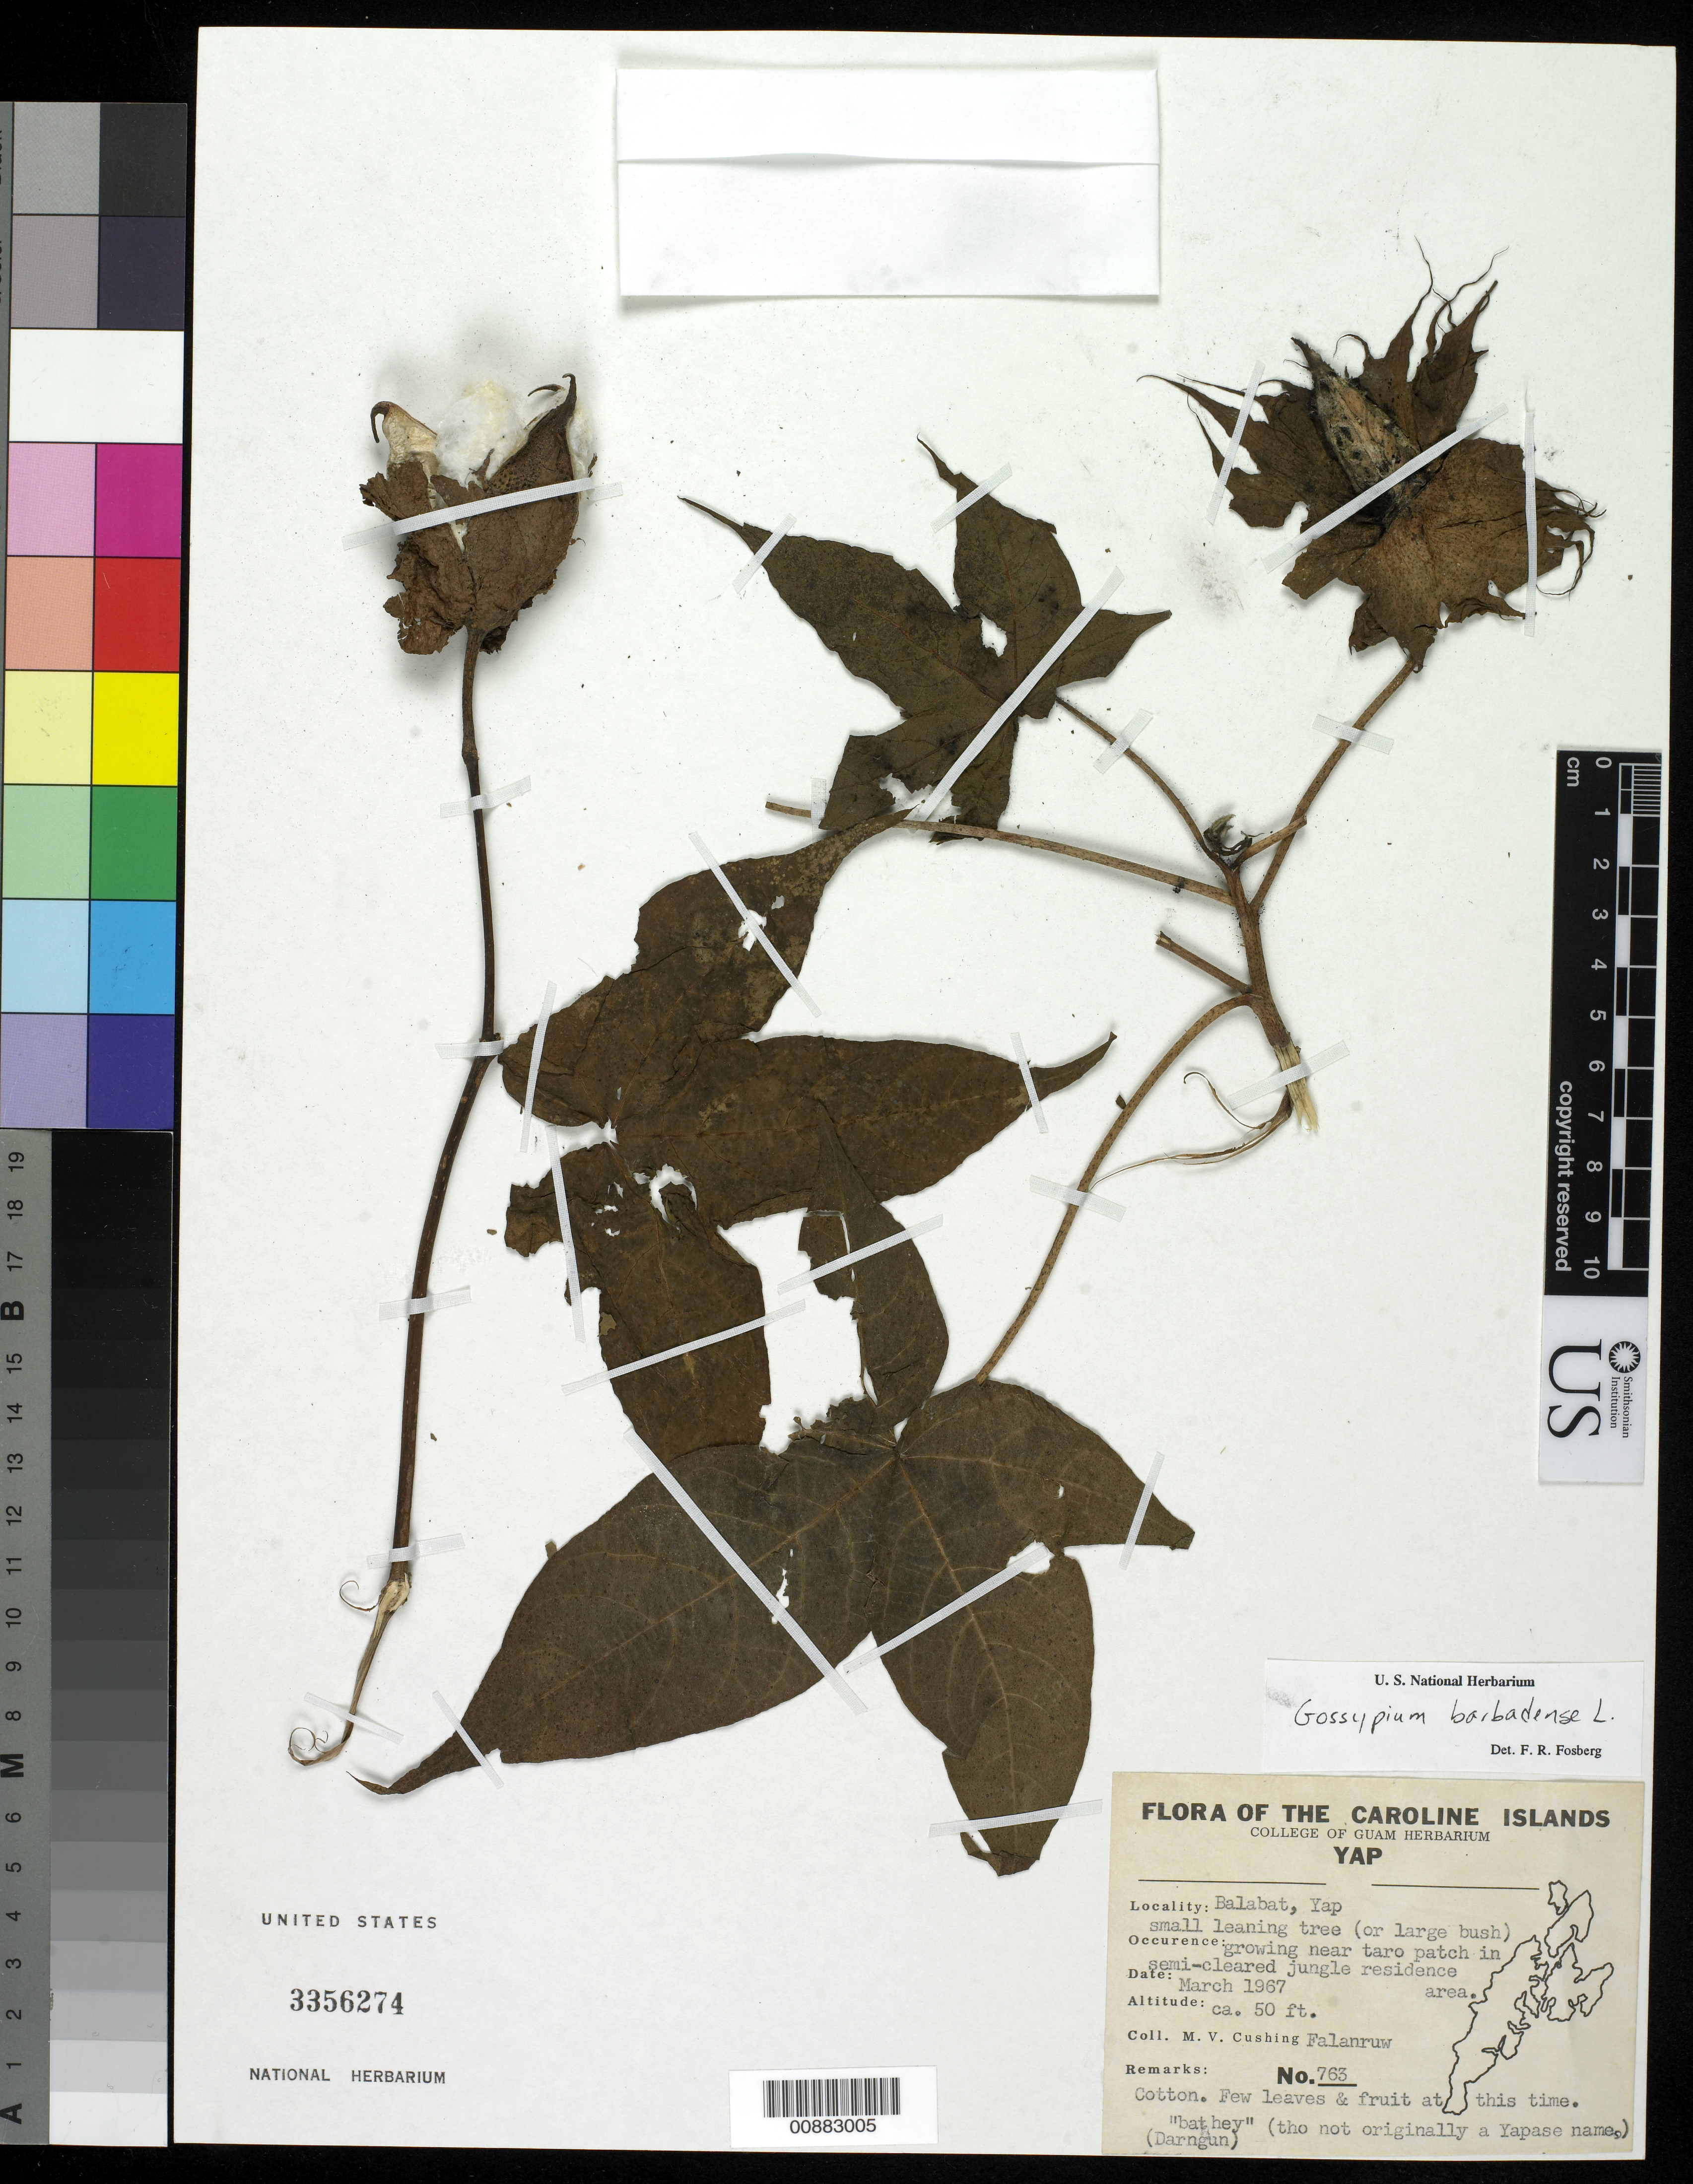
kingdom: Plantae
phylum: Tracheophyta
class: Magnoliopsida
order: Malvales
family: Malvaceae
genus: Gossypium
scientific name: Gossypium barbadense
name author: L.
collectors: M. V. Cushing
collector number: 763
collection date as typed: Mar 1967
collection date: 1967-03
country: Micronesia, Federated States of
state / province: Yap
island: Yap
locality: Balabat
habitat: growing near taro patch on semi-cleared jungle residence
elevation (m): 15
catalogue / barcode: US 3356274